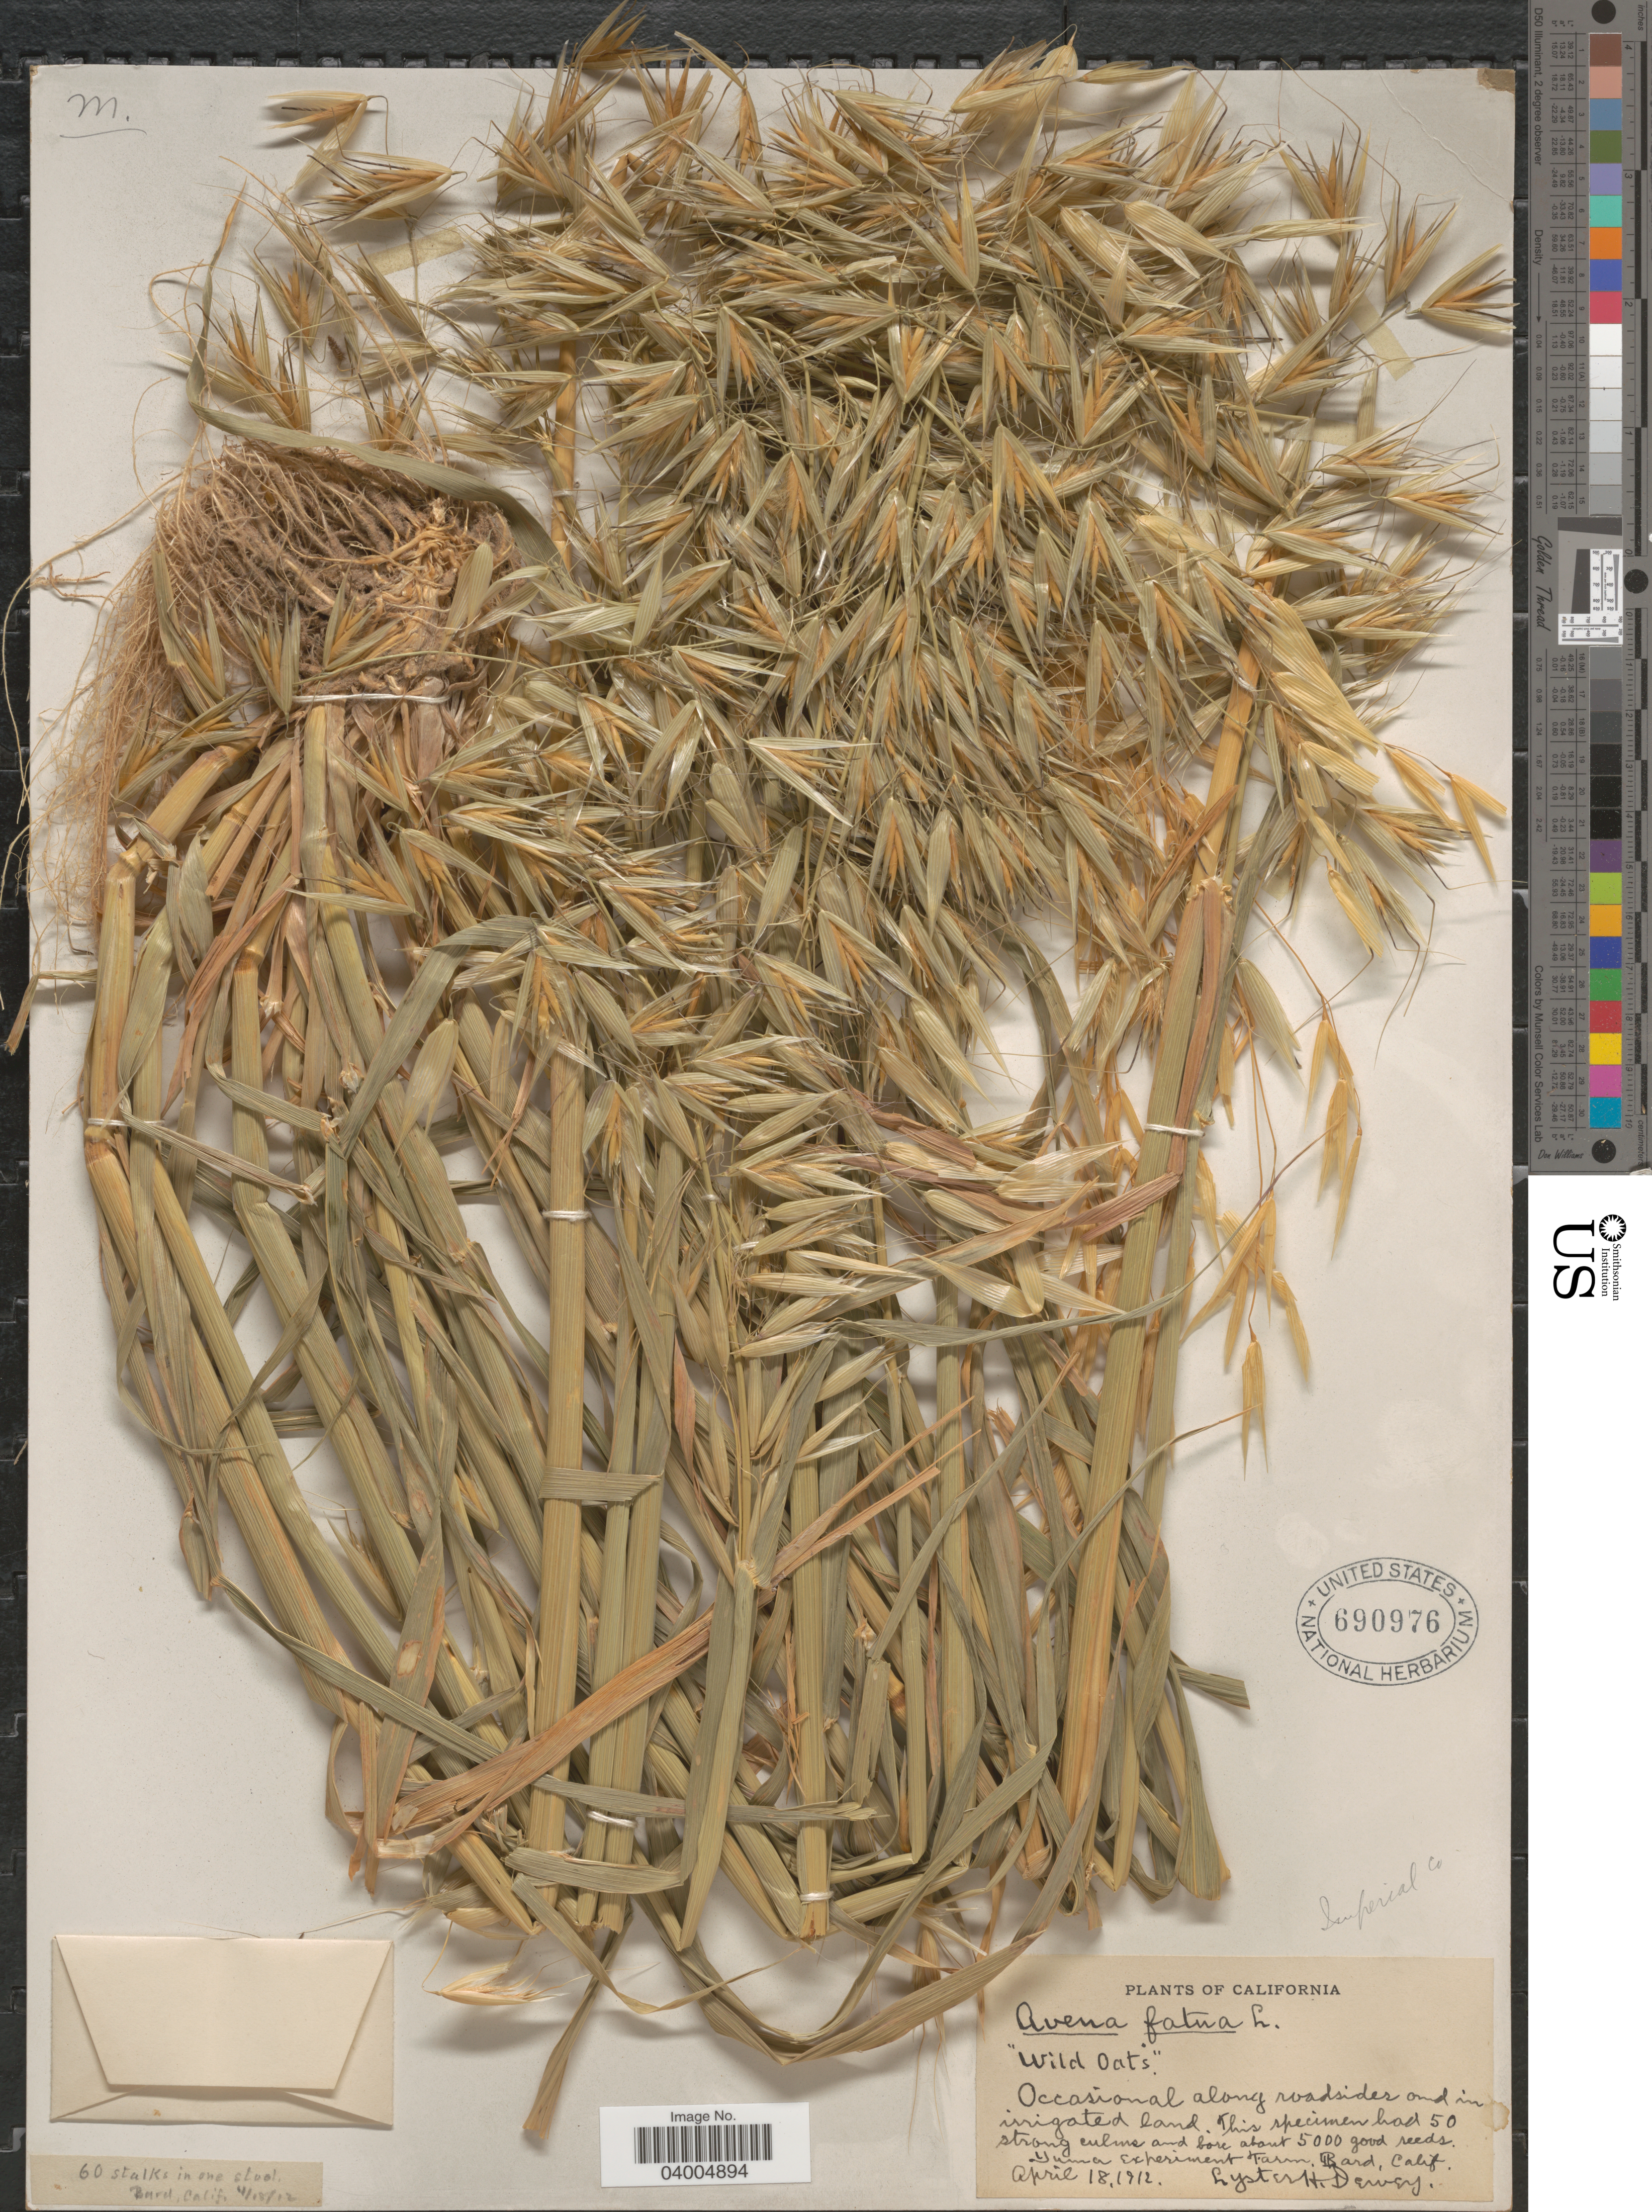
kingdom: Plantae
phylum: Tracheophyta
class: Liliopsida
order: Poales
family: Poaceae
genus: Avena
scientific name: Avena fatua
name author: L.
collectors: L. H. Dewey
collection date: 1912-04-18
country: United States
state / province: California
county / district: Imperial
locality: Imperial Co. Yuma Experiment Farm, Bard.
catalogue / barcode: US 690976